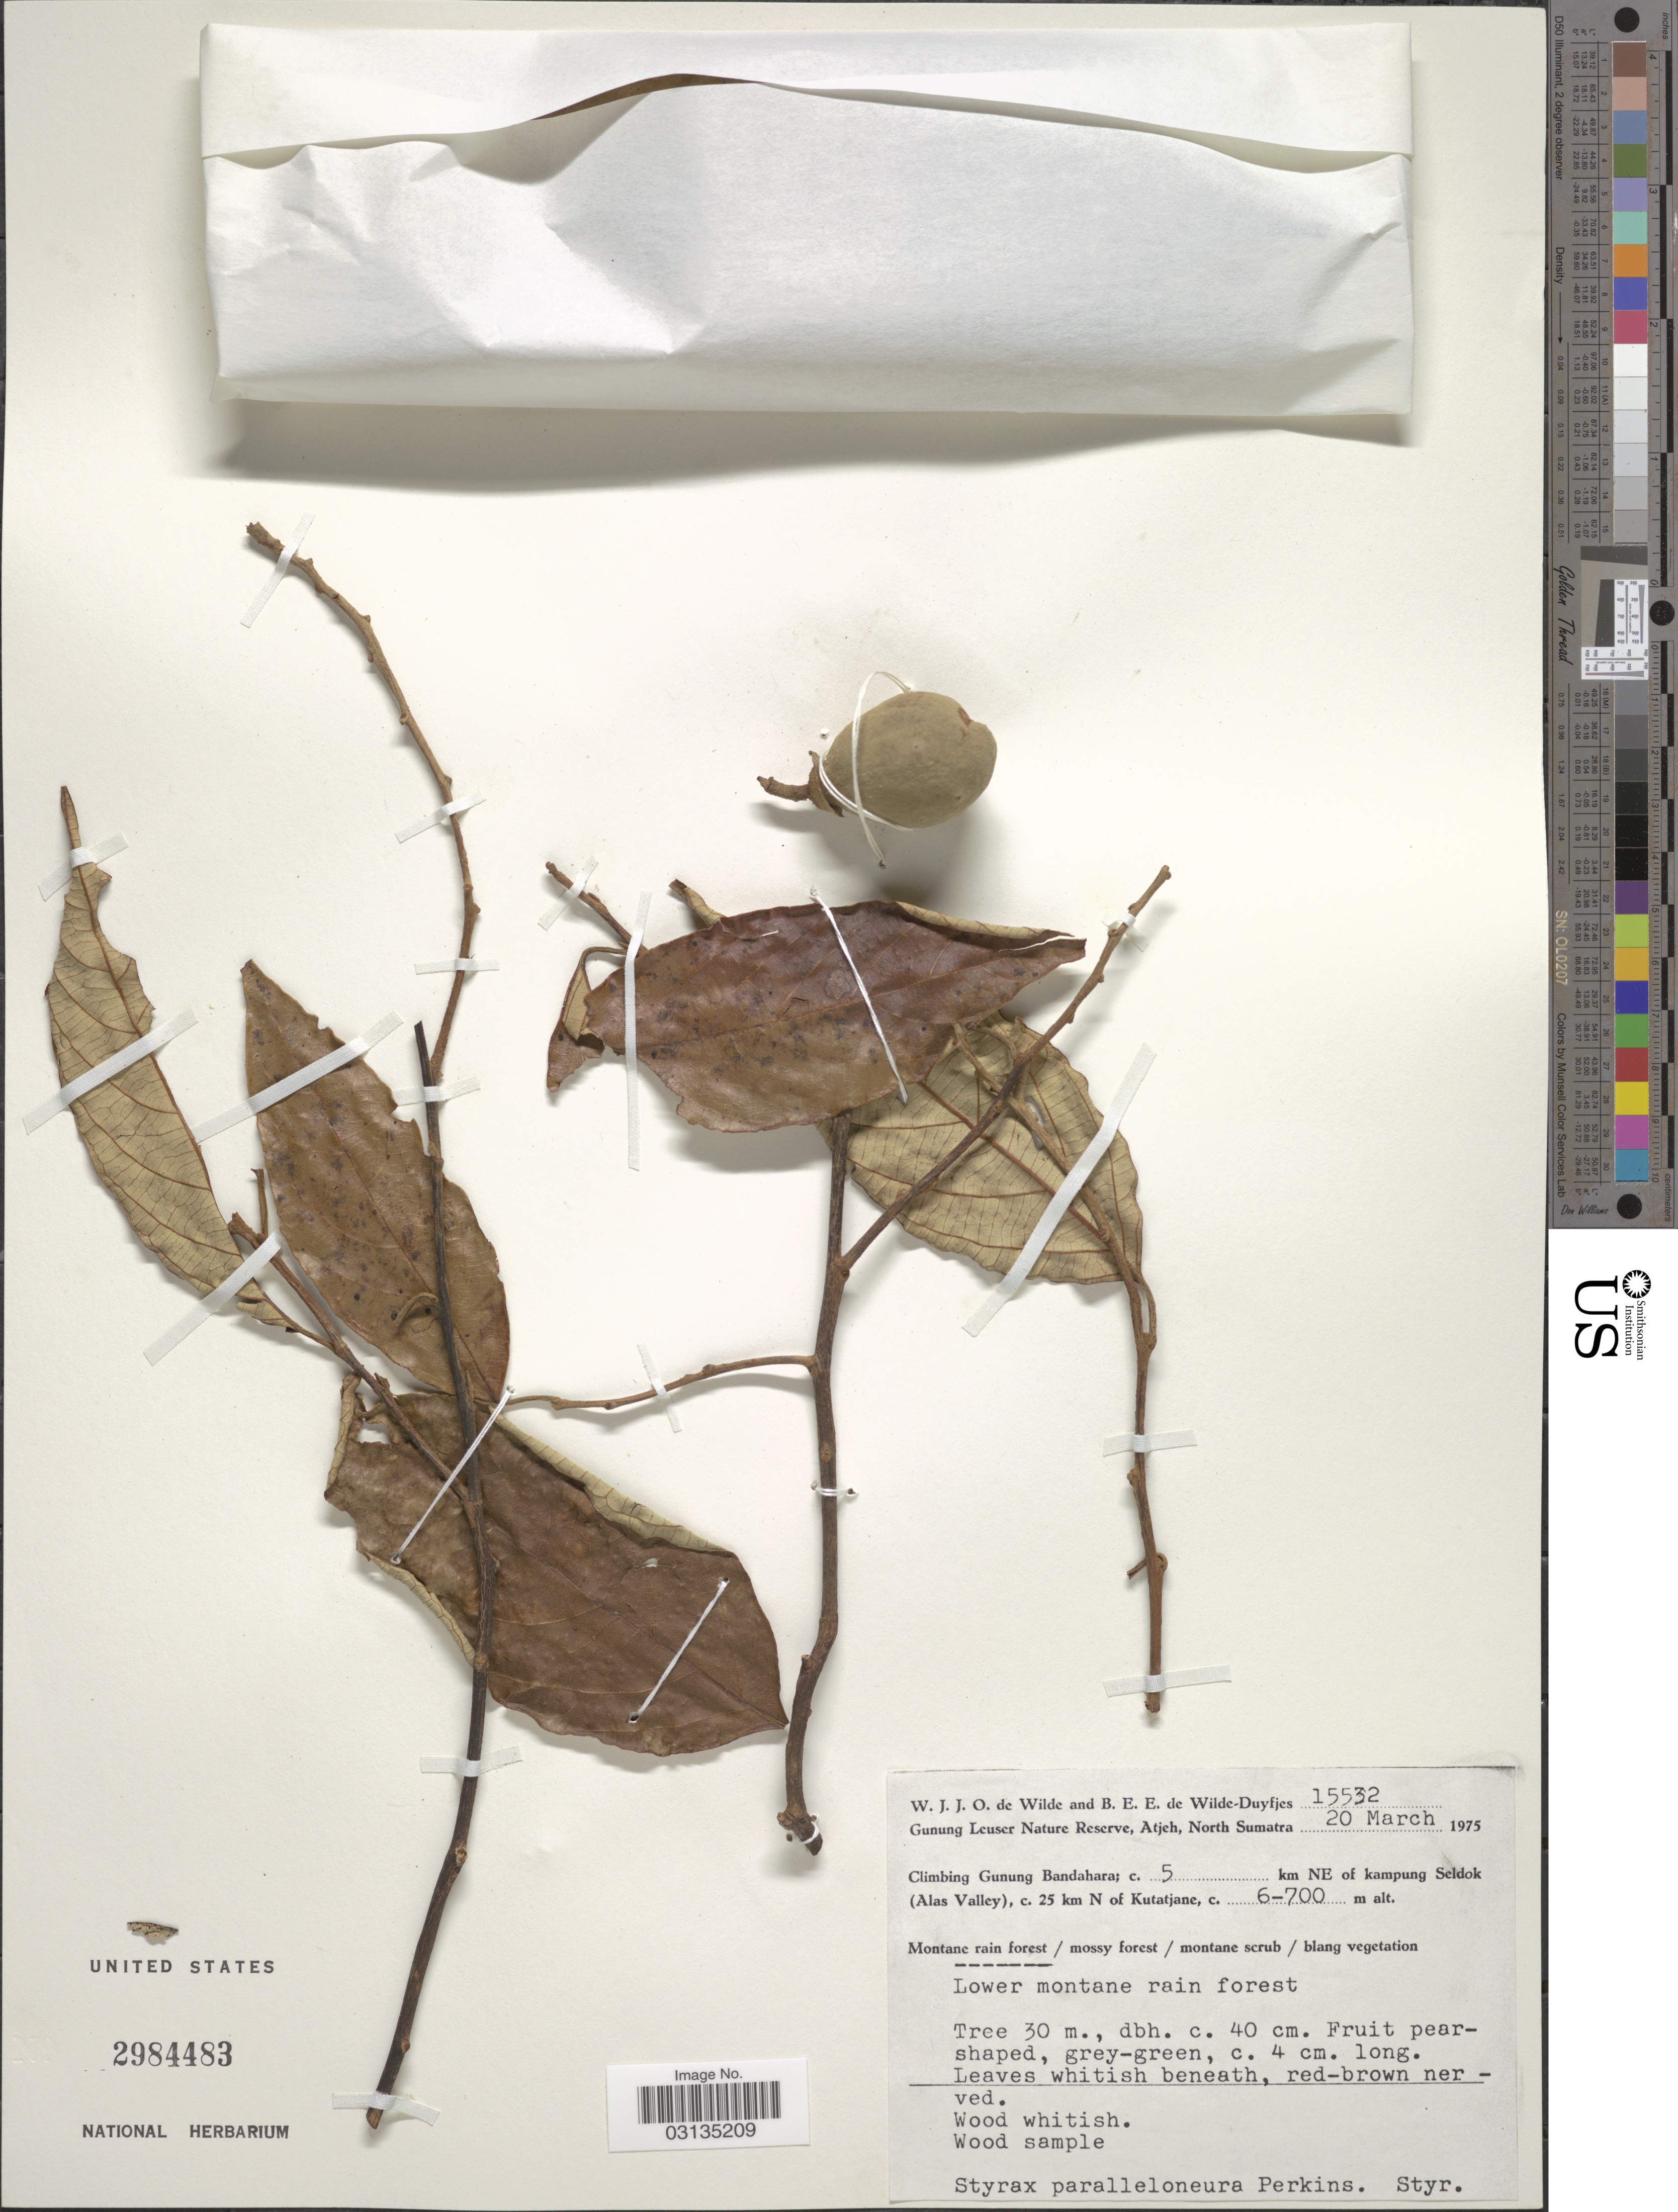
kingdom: Plantae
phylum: Tracheophyta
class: Magnoliopsida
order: Ericales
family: Styracaceae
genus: Styrax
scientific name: Styrax paralleloneurus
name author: Perkins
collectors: W. J. de Wilde & B. E. de Wilde-Duyfjes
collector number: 15532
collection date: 1975-03-20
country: Indonesia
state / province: Sumatra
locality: Gunung Leuser Nature Reserve, Atjeh, North Sumatra. Climbing Gunung Bandahara; c. 5 km NE of kampung Seldok (Alas Valley, c. 25 km N of Kutatjane.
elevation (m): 600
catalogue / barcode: US 2984483